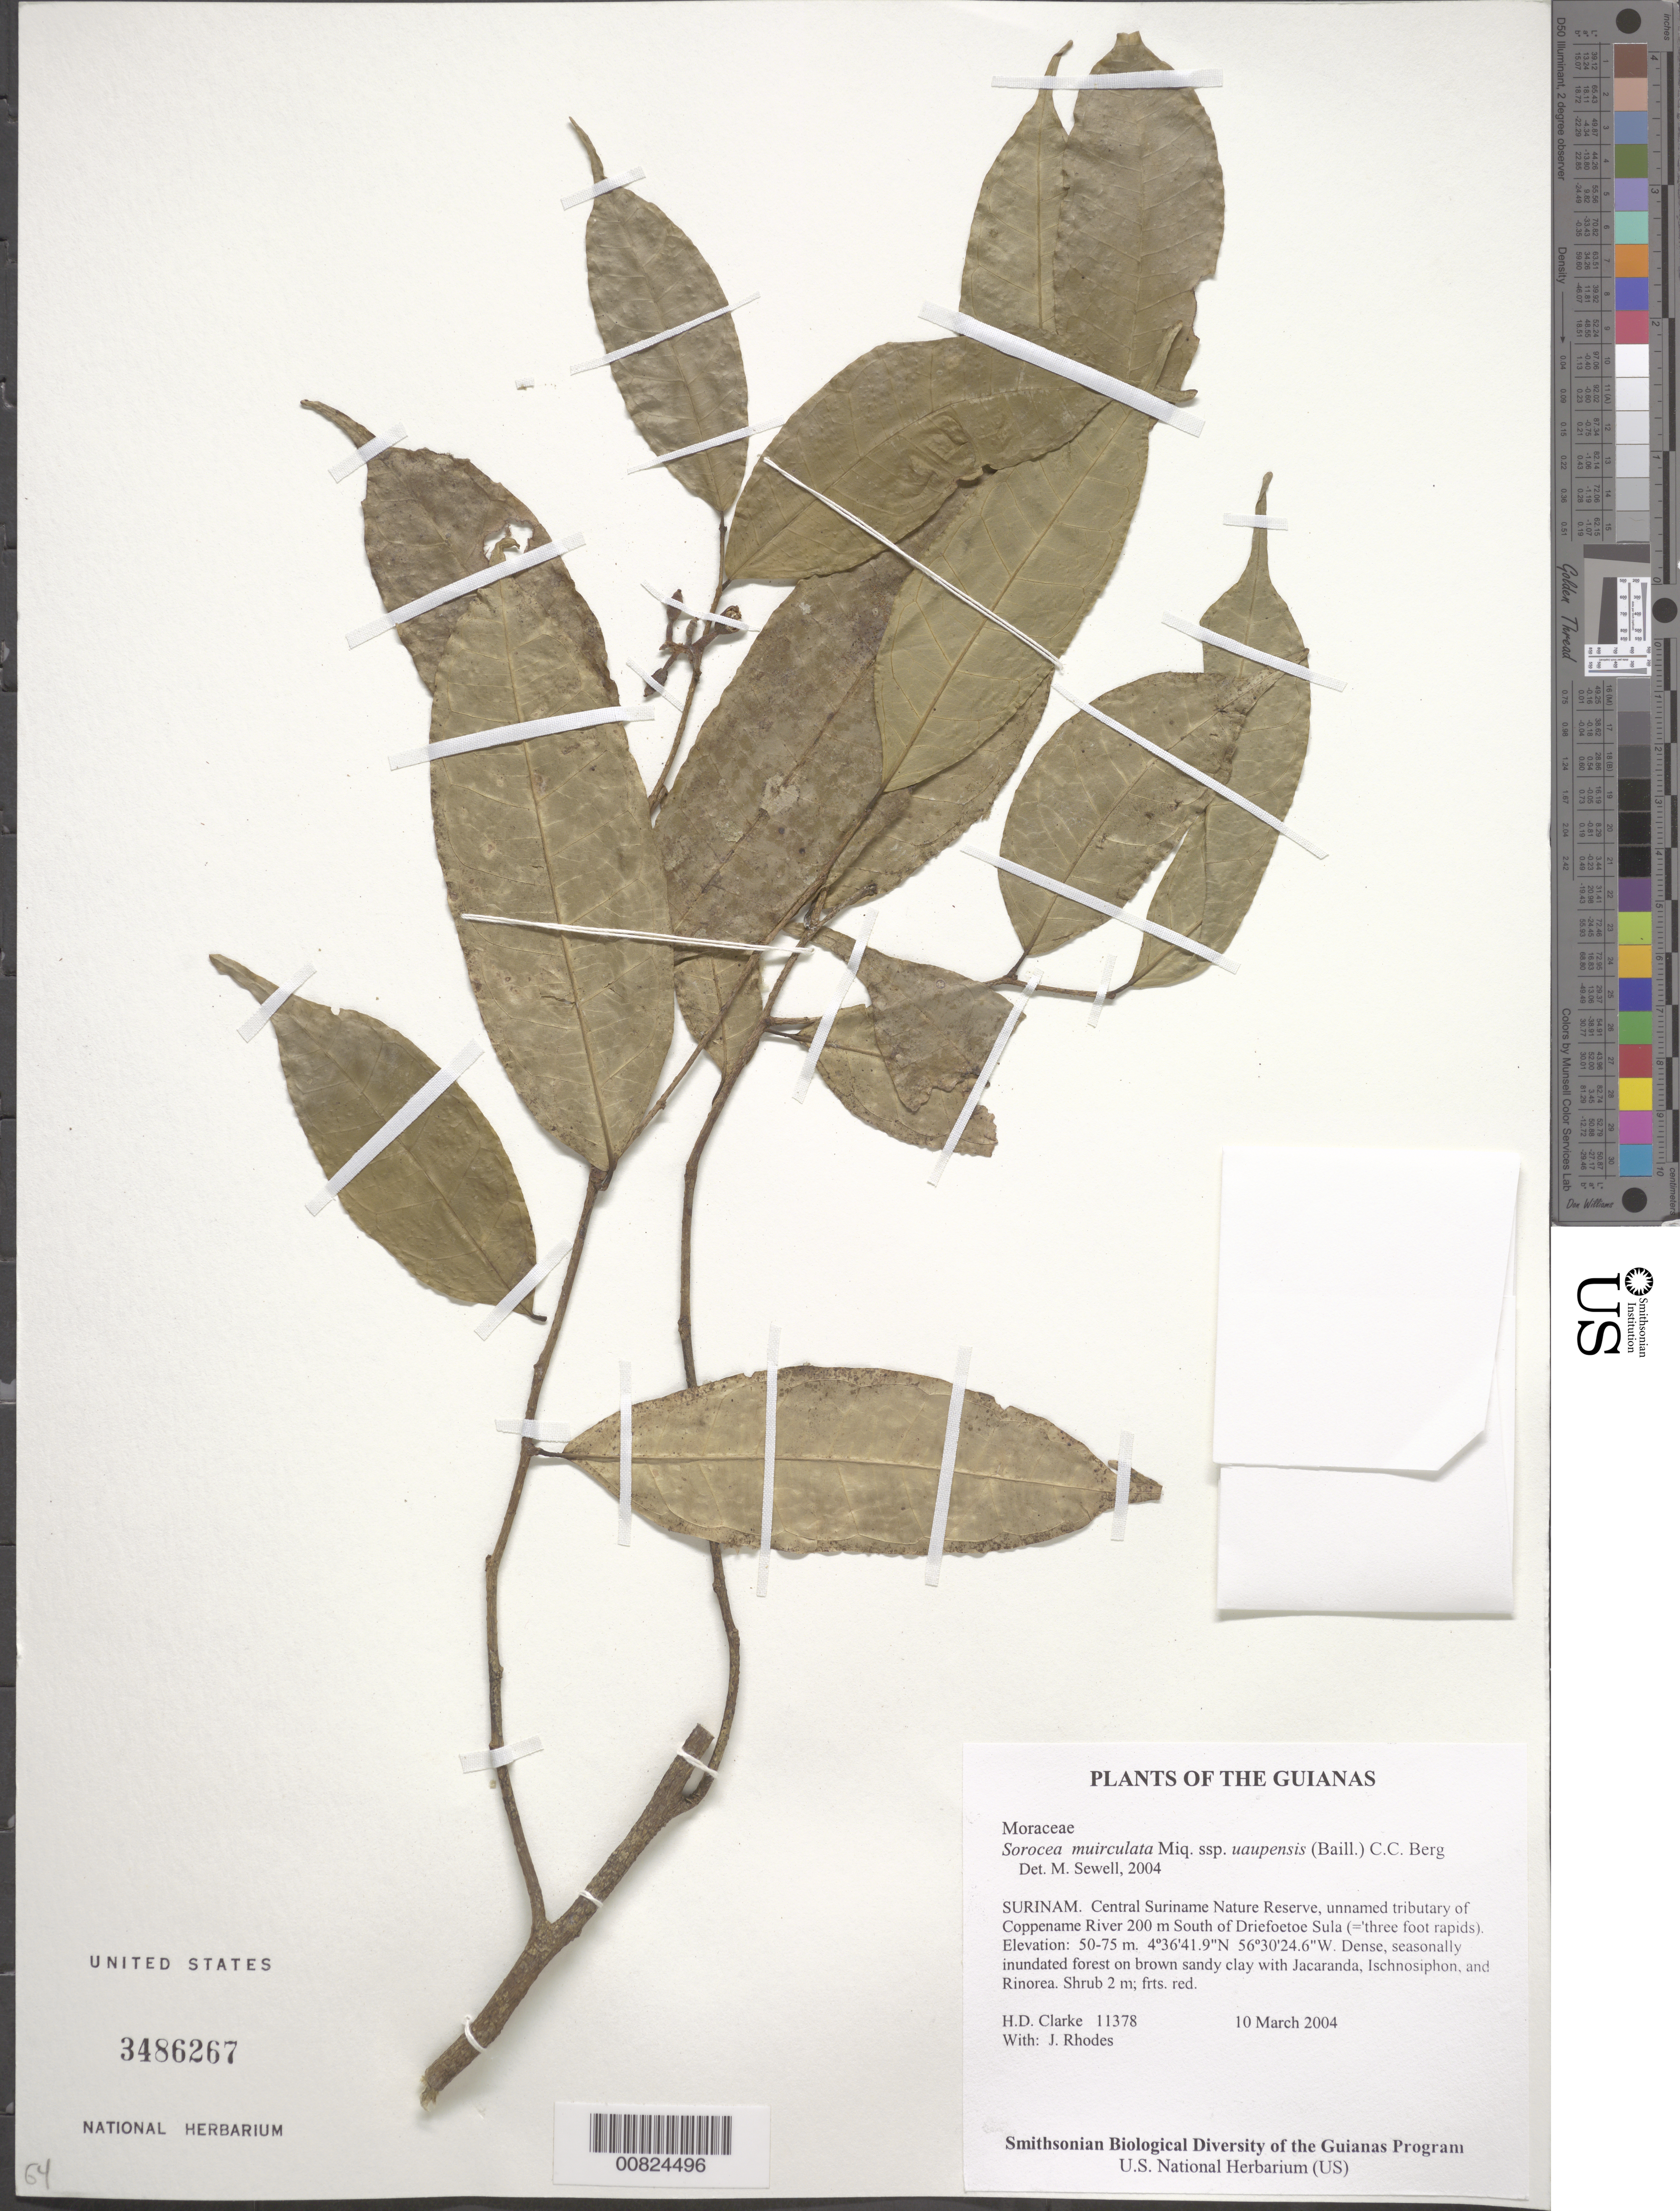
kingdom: Plantae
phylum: Tracheophyta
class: Magnoliopsida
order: Rosales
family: Moraceae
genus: Sorocea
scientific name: Sorocea muriculata subsp. uaupensis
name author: Miq.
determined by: Sewell, M.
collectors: H. D. Clarke & J. Rhodes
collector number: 11378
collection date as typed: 10 March 2004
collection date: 2004-03-10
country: Suriname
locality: Central Suriname Nature Reserve, unnamed tributary of Coppename River 200 m South of Driefoetoe Sula (='three foot rapids)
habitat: Dense, seasonally inundated forest on brown sandy clay with Jacaranda, Ischnosiphon, and Rinorea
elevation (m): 50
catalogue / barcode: US 3486267